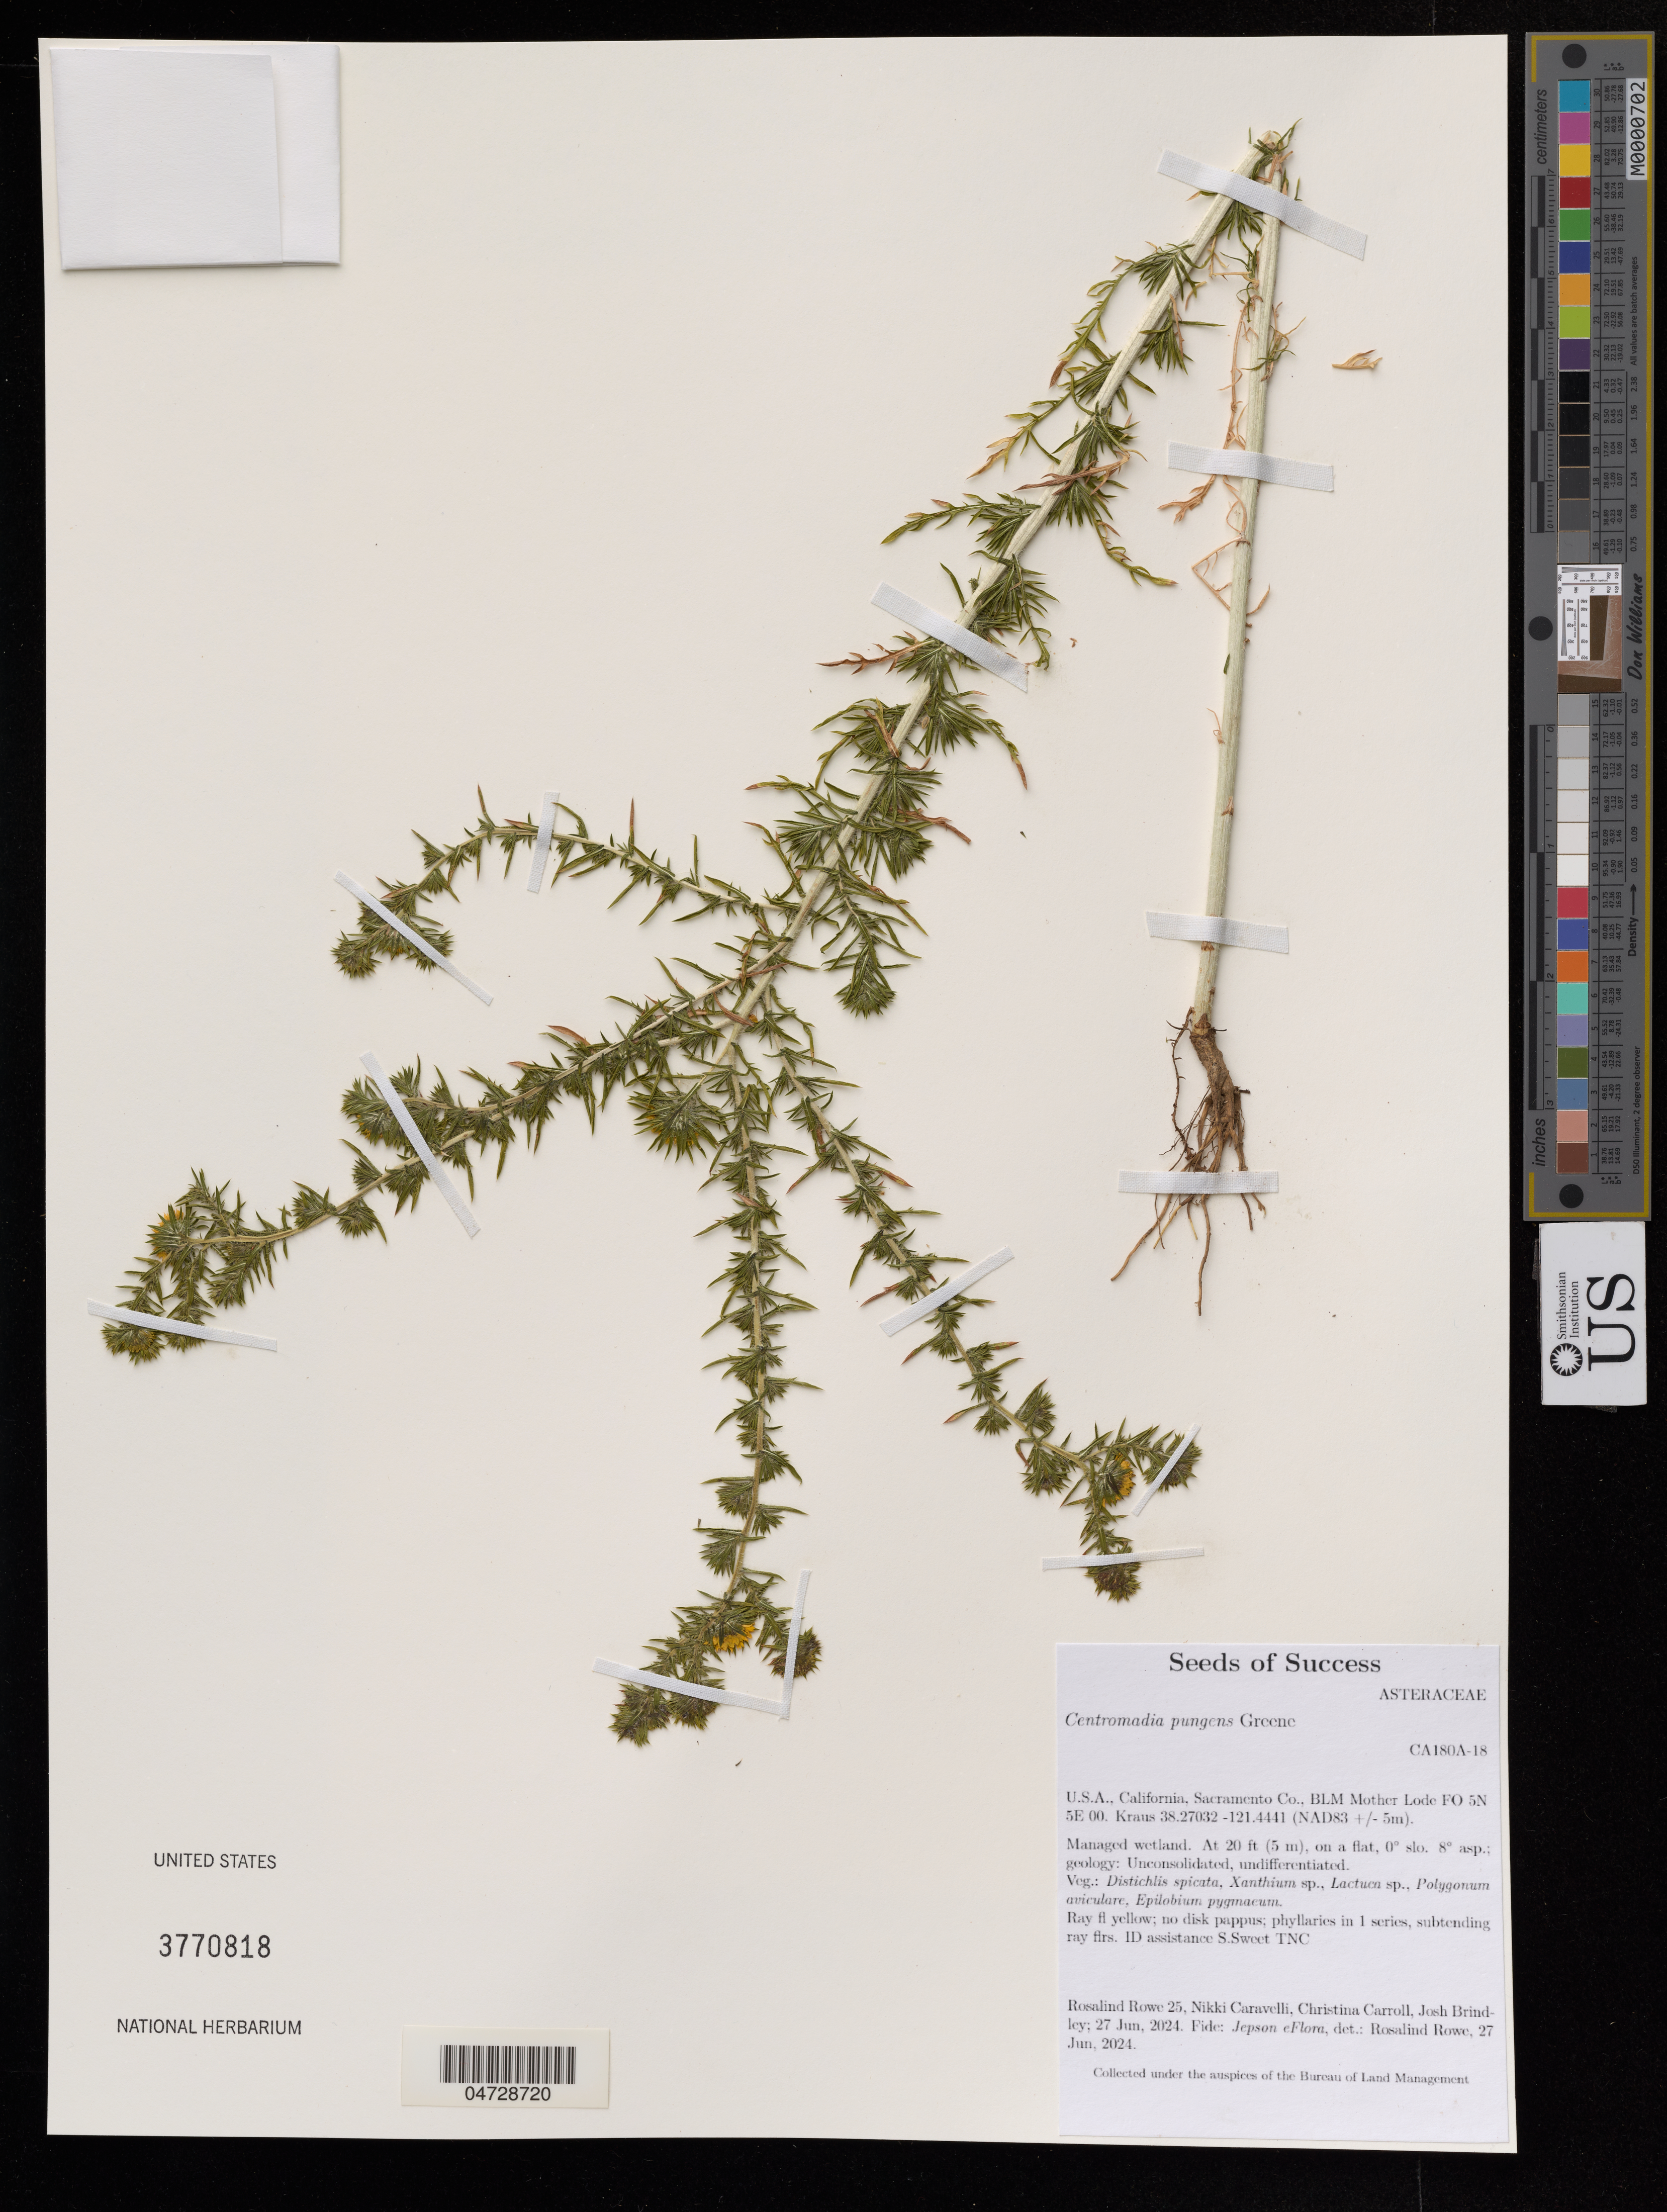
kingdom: Plantae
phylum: Tracheophyta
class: Magnoliopsida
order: Asterales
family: Asteraceae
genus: Centromadia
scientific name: Centromadia pungens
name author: (Hook. & Arn.) Greene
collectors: R. Rowe, N. Caravelli & C. Carroll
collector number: CA180A-18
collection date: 2024-06-27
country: United States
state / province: California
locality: Sacramento Co., BLM Mother Lode FO 5N 5E 00.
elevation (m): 6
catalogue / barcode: US 3770818